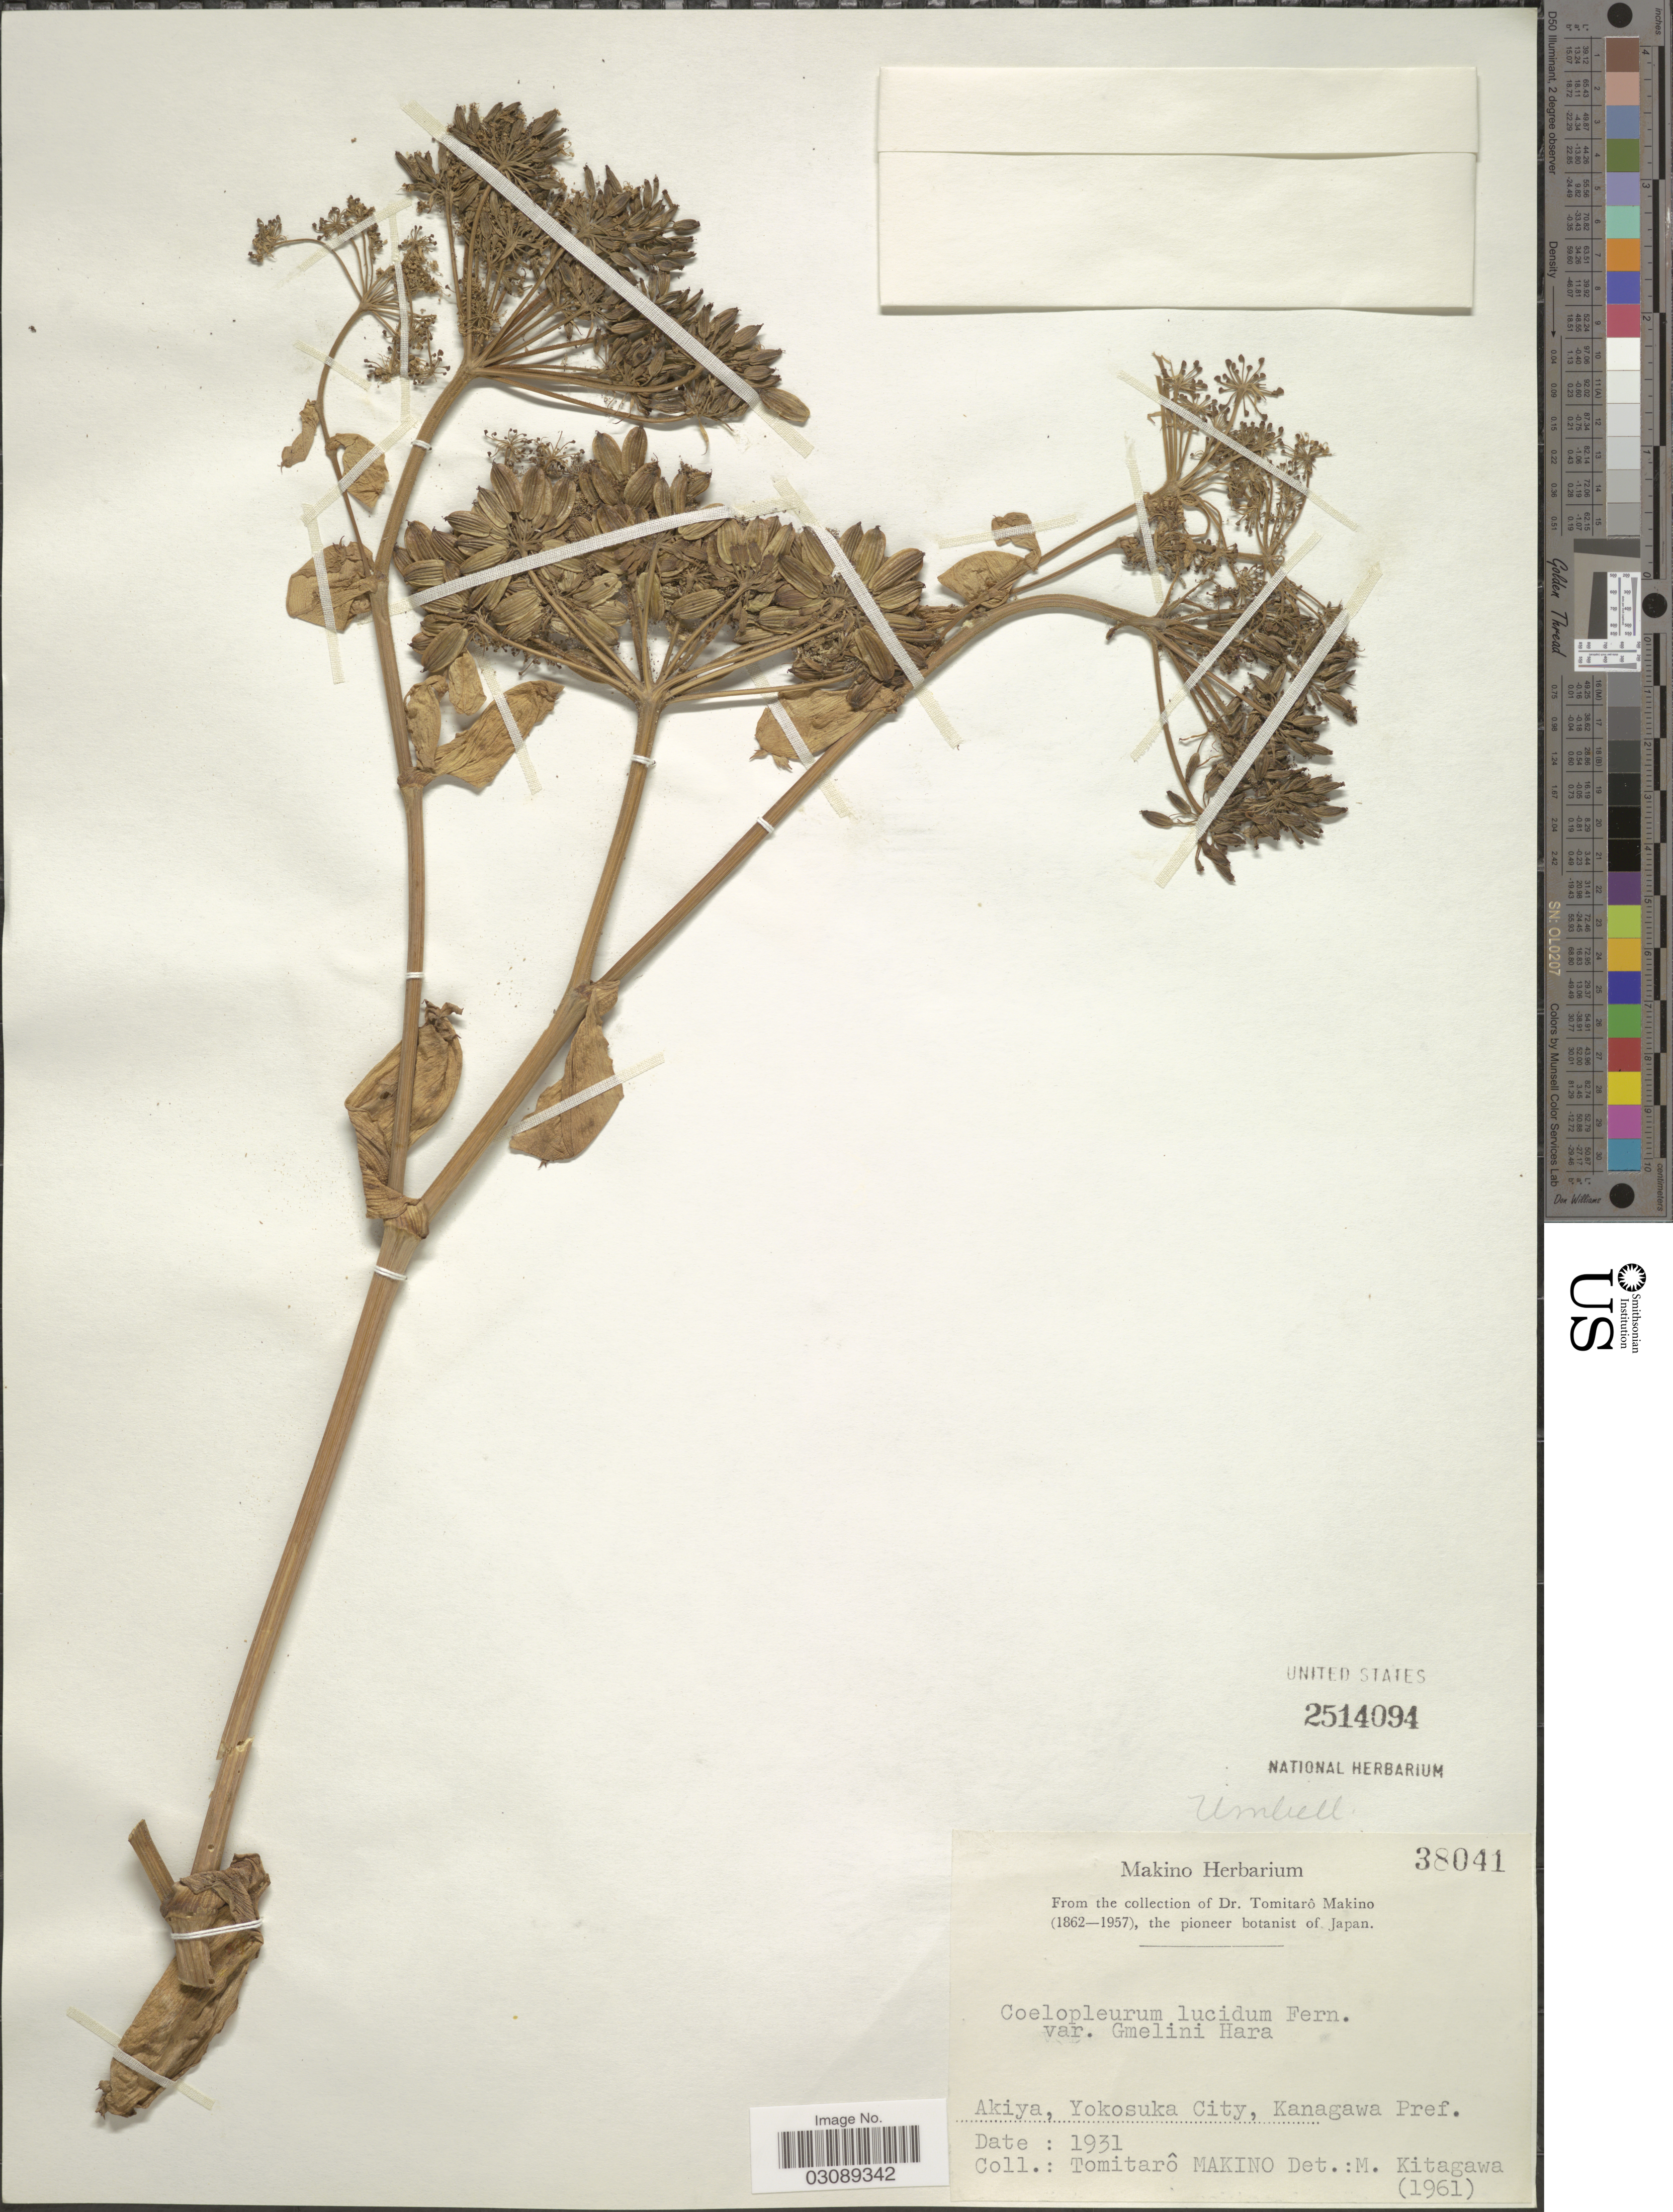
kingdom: Plantae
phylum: Tracheophyta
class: Magnoliopsida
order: Apiales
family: Apiaceae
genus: Coelopleurum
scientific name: Coelopleurum lucidum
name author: (L.) Fernald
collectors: T. Makino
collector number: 38041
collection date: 1931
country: Japan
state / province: Kanagawa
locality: Akiya, Yokosuka City.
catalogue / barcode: US 2514094